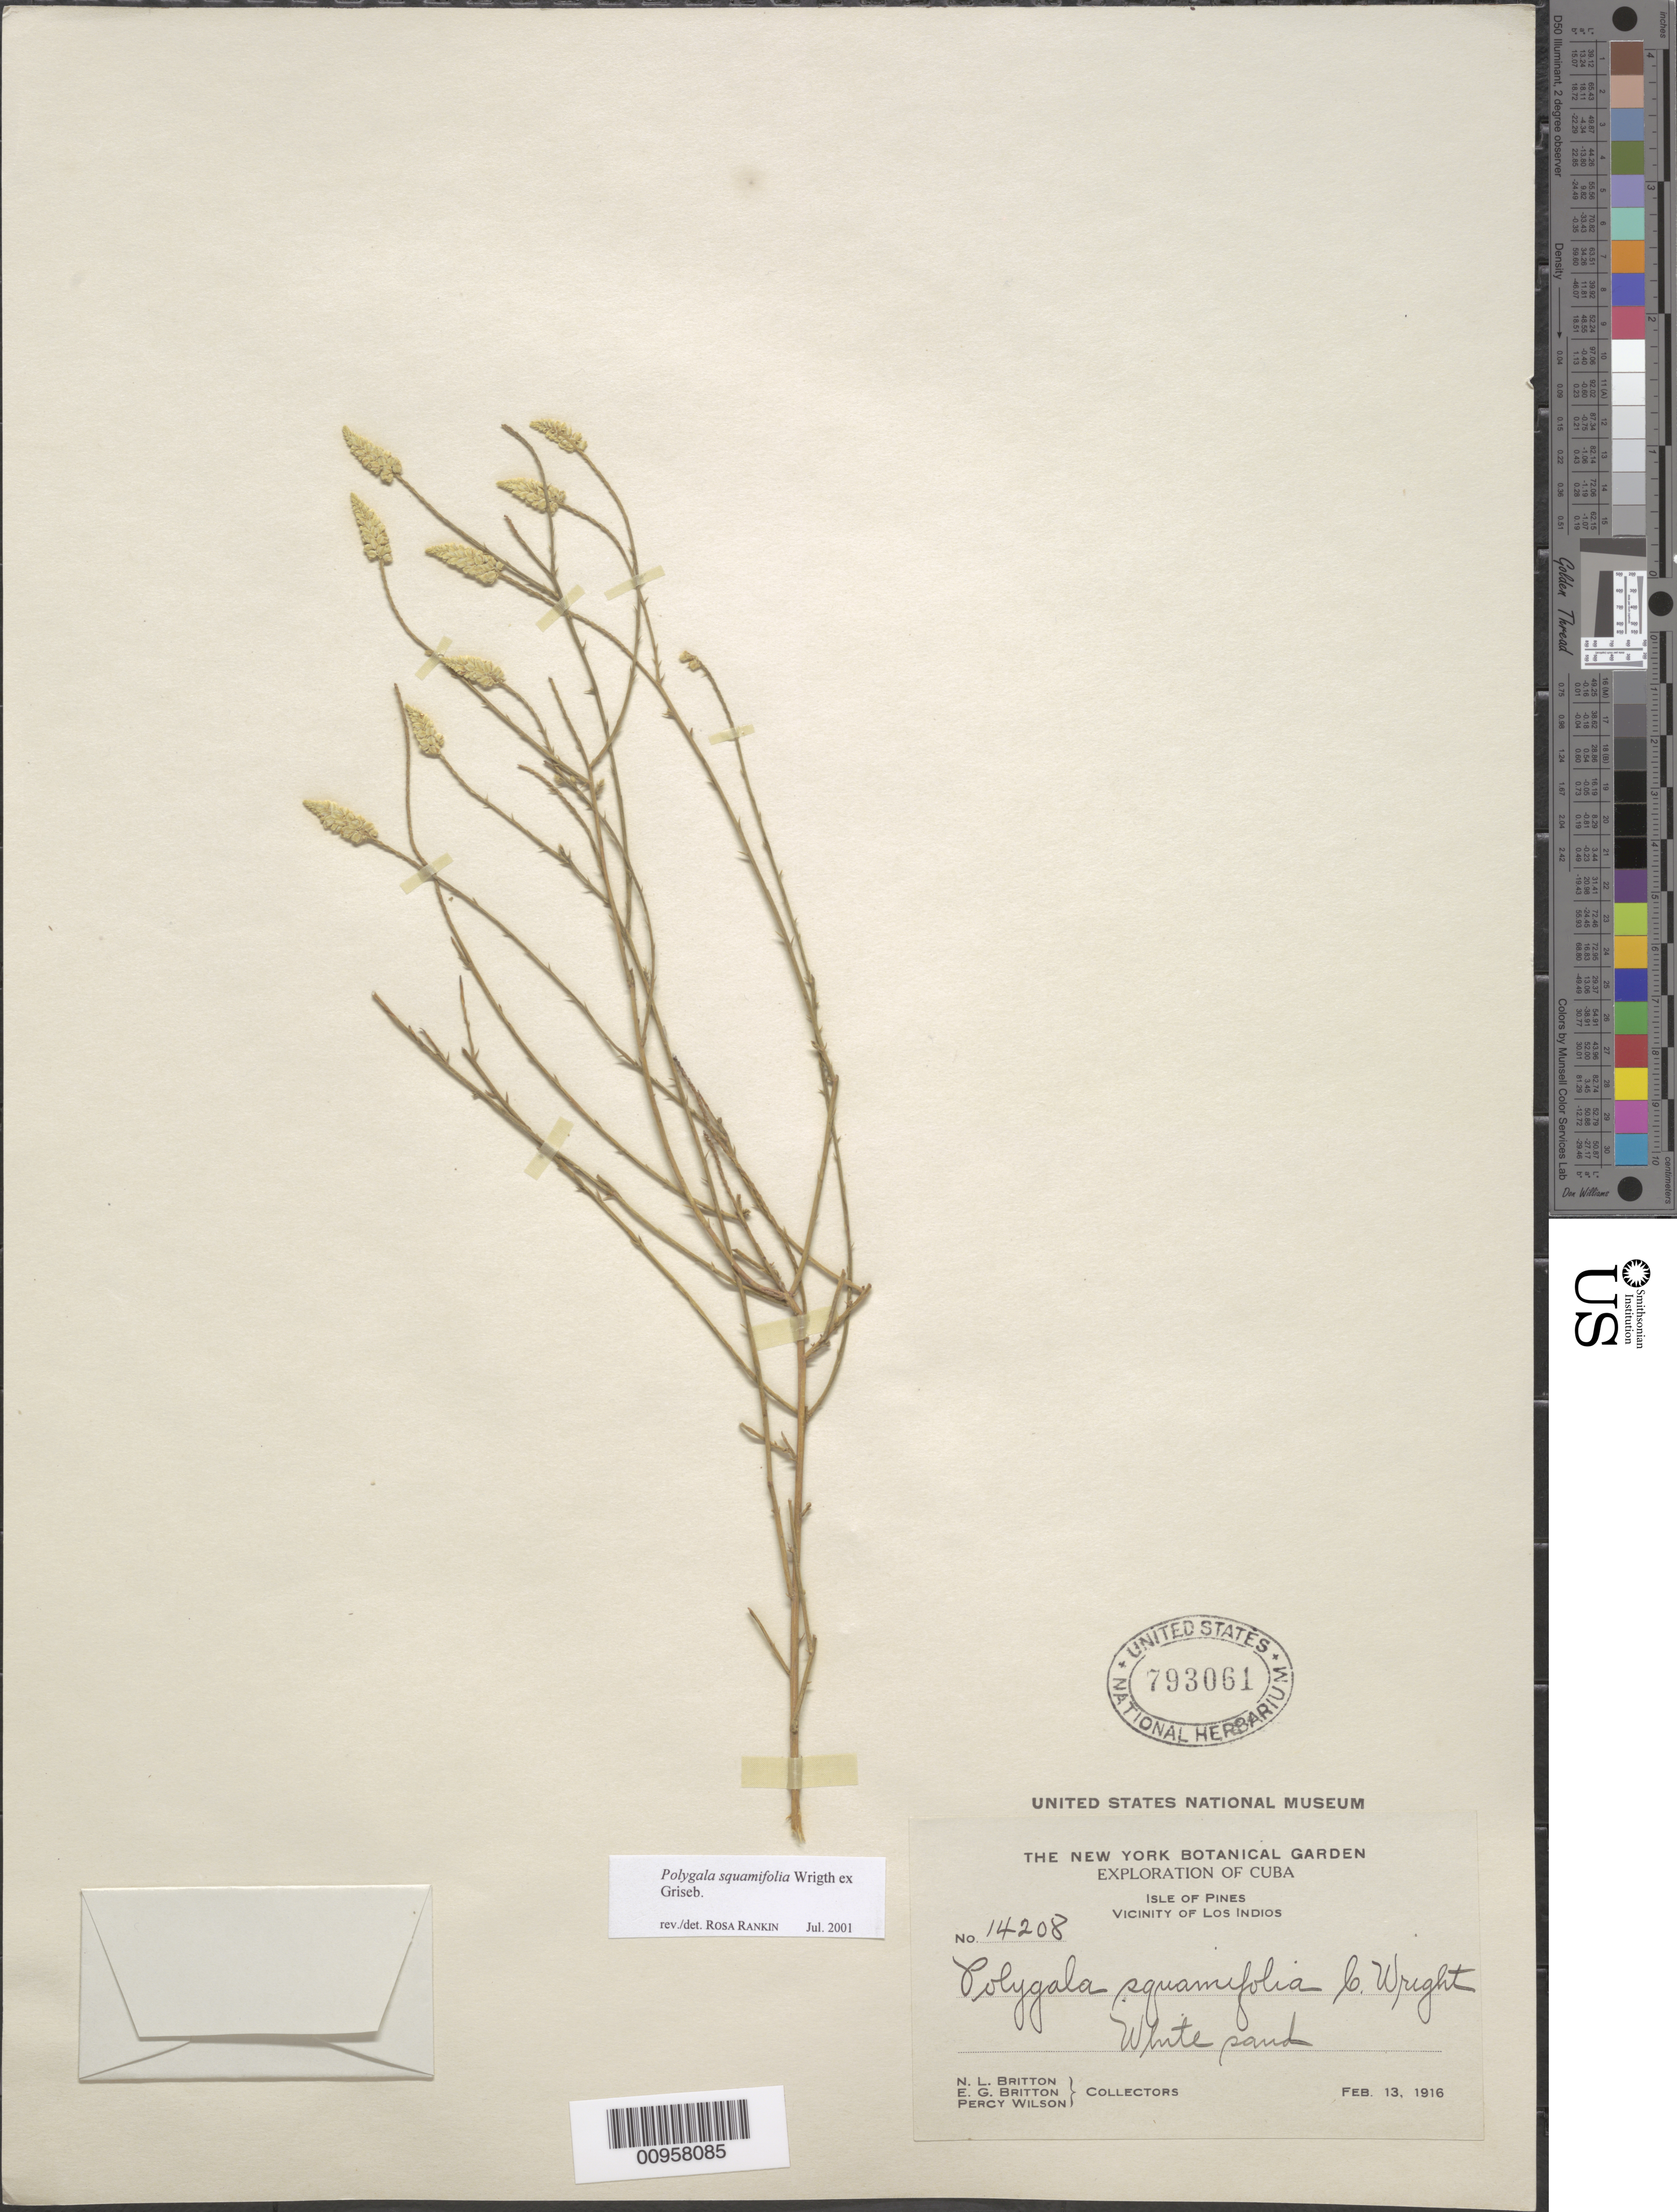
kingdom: Plantae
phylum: Tracheophyta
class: Magnoliopsida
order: Fabales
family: Polygalaceae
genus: Polygala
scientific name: Polygala squamifolia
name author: C. Wright in Griseb.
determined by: Rankin Rodriguez, Rosa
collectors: N. Britton, E. G. Britton & P. Wilson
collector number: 14208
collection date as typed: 13 Feb 1916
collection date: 1916-02-13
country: Cuba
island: Isla de la Juventud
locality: Vicinity of Los Indios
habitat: White sand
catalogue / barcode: US 793061